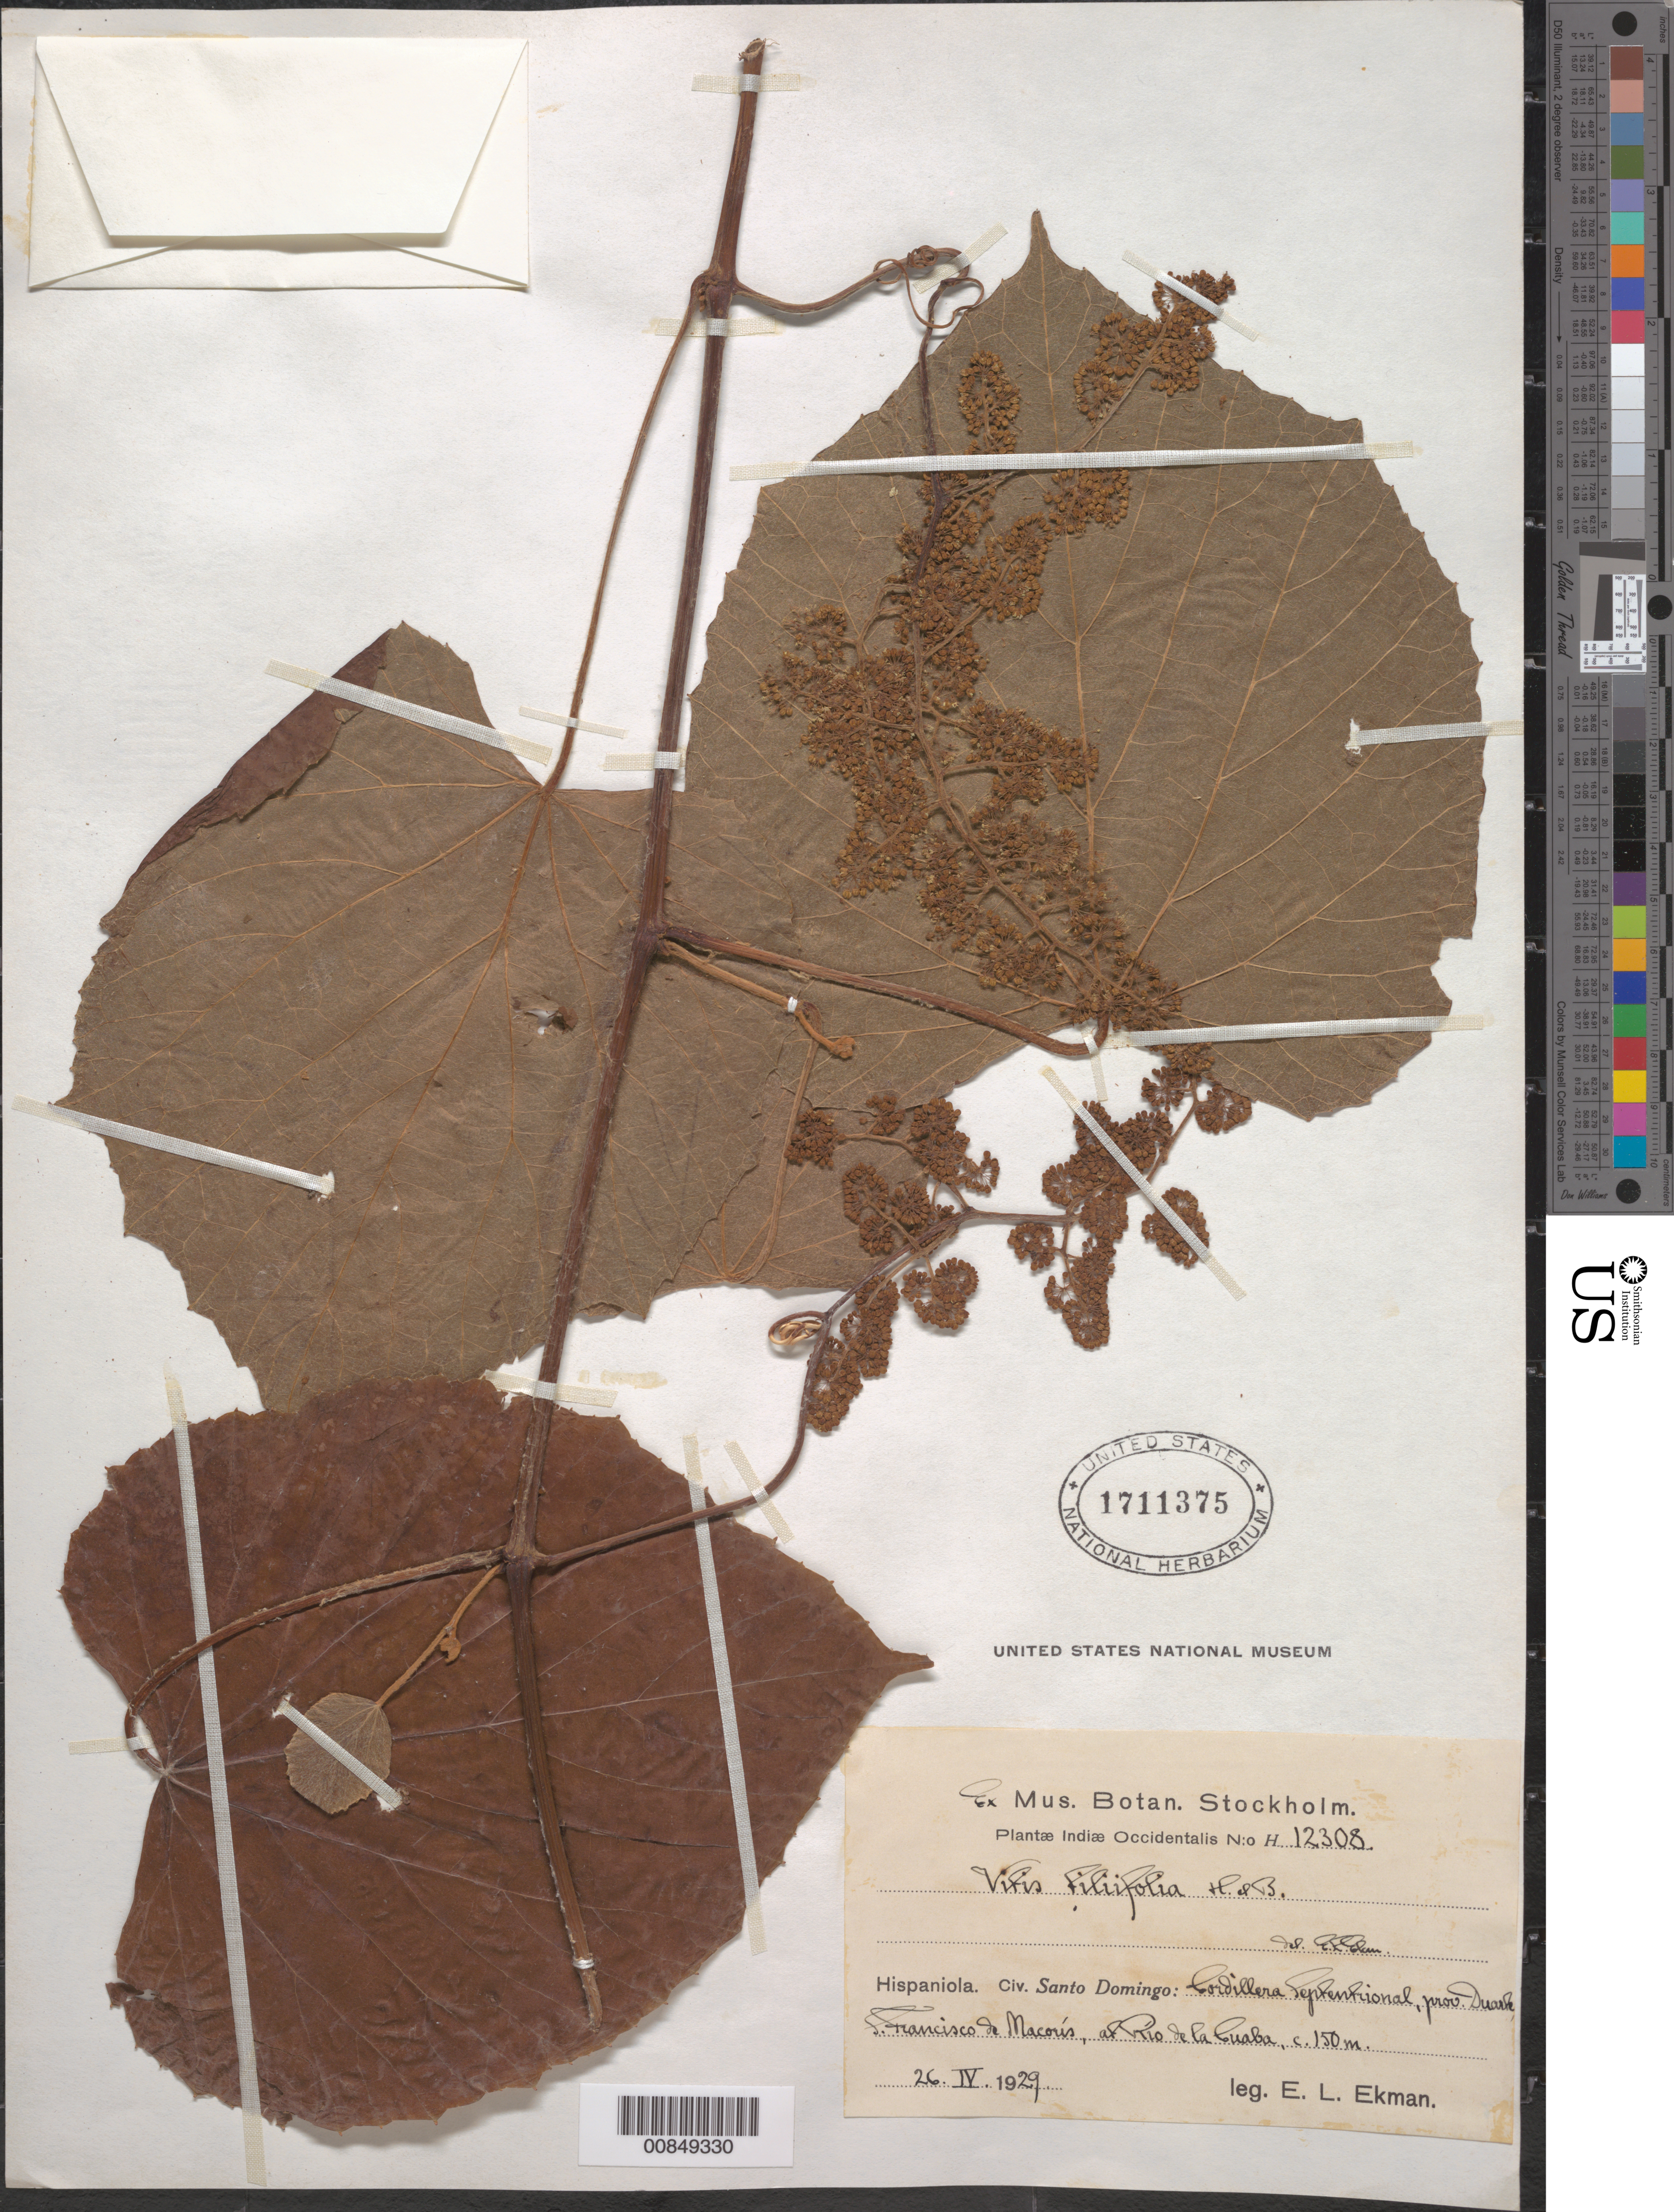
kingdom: Plantae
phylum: Tracheophyta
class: Magnoliopsida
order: Vitales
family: Vitaceae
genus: Vitis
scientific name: Vitis tiliifolia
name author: Humb. & Bonpl. ex Schult.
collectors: E. L. Ekman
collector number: H 12308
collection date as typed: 26 Apr 1929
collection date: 1929-04-26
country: Dominican Republic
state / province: Duarte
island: Hispaniola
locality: Cordillera Septentrional, S. Francisco de Macorís, at Río de la Cuaba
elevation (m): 150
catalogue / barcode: US 1711375